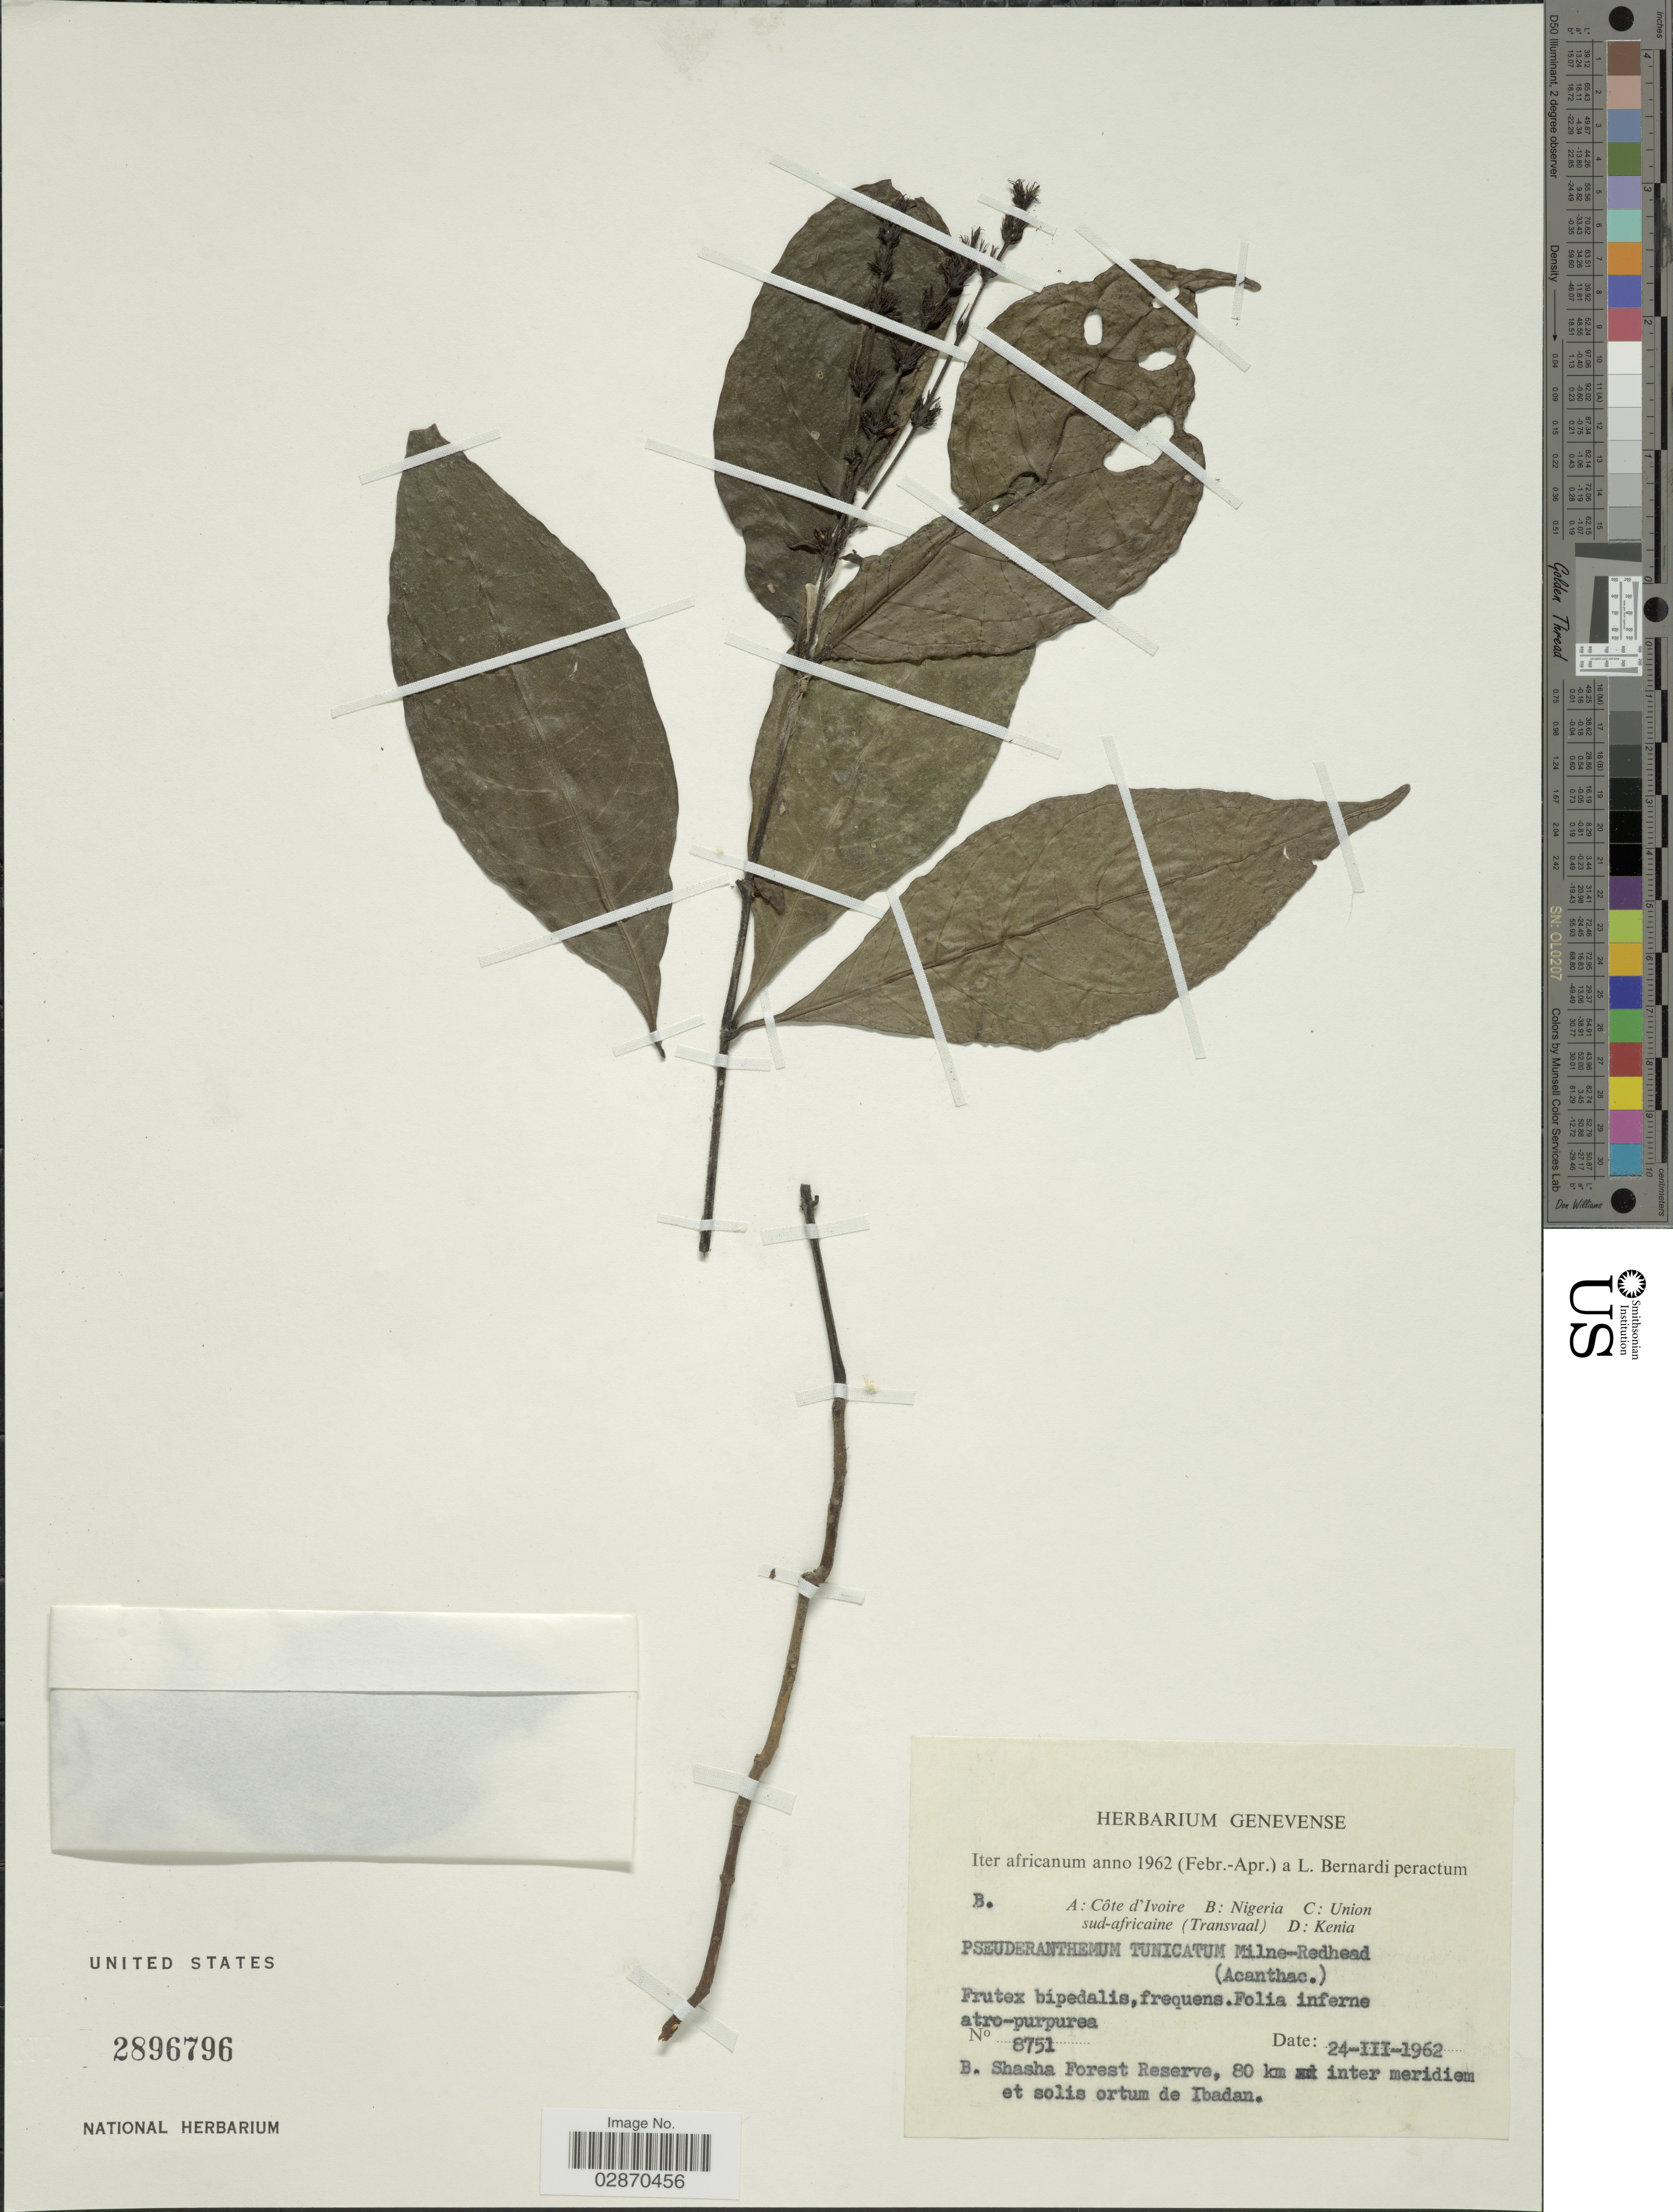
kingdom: Plantae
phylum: Tracheophyta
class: Magnoliopsida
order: Lamiales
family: Acanthaceae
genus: Pseuderanthemum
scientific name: Pseuderanthemum tunicatum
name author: (Afzel.) Milne-Redh.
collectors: L. Bernandi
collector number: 8751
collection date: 1962-03-24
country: Nigeria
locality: (Transvaal). Shasha Forest Reserve, 80 km inter meridiem et solis ortum de Ibadan.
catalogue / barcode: US 2896796